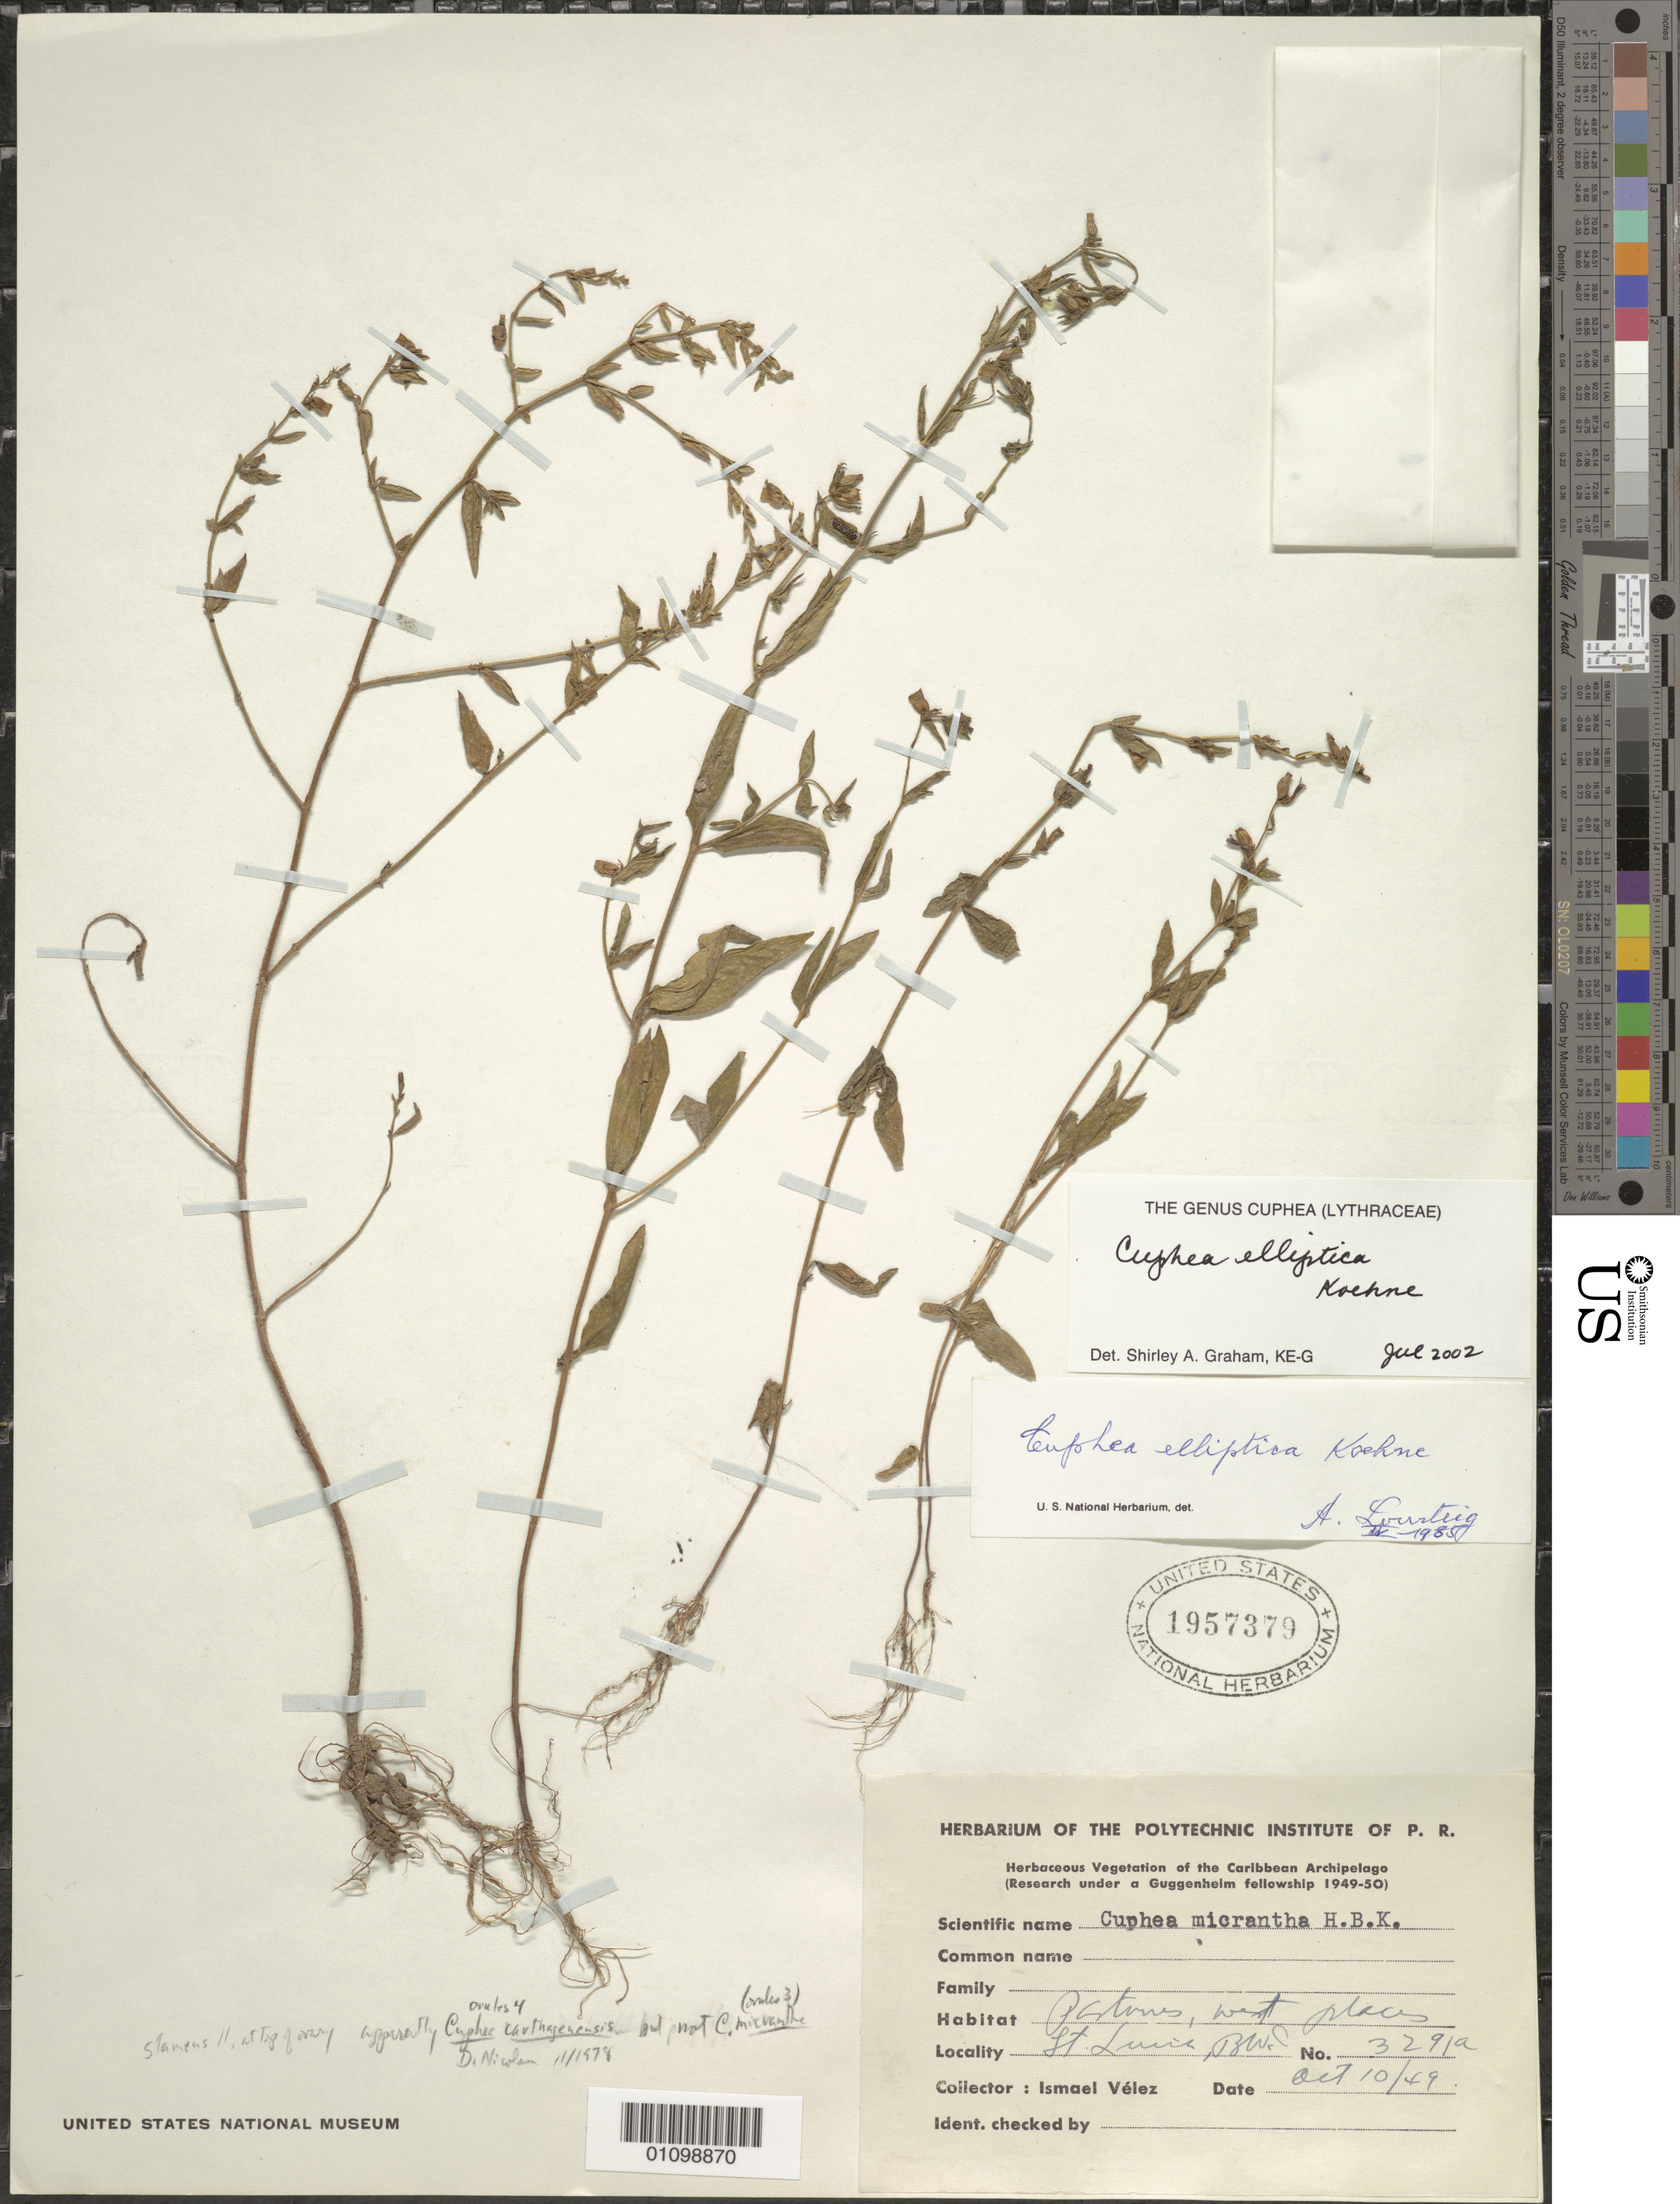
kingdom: Plantae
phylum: Tracheophyta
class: Magnoliopsida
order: Myrtales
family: Lythraceae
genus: Cuphea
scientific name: Cuphea elliptica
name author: Koehne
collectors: I. Velez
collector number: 3291a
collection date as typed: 10 Oct 1949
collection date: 1949-10-10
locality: St. Luis. Patrons, West Plaus.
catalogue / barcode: US 1957379